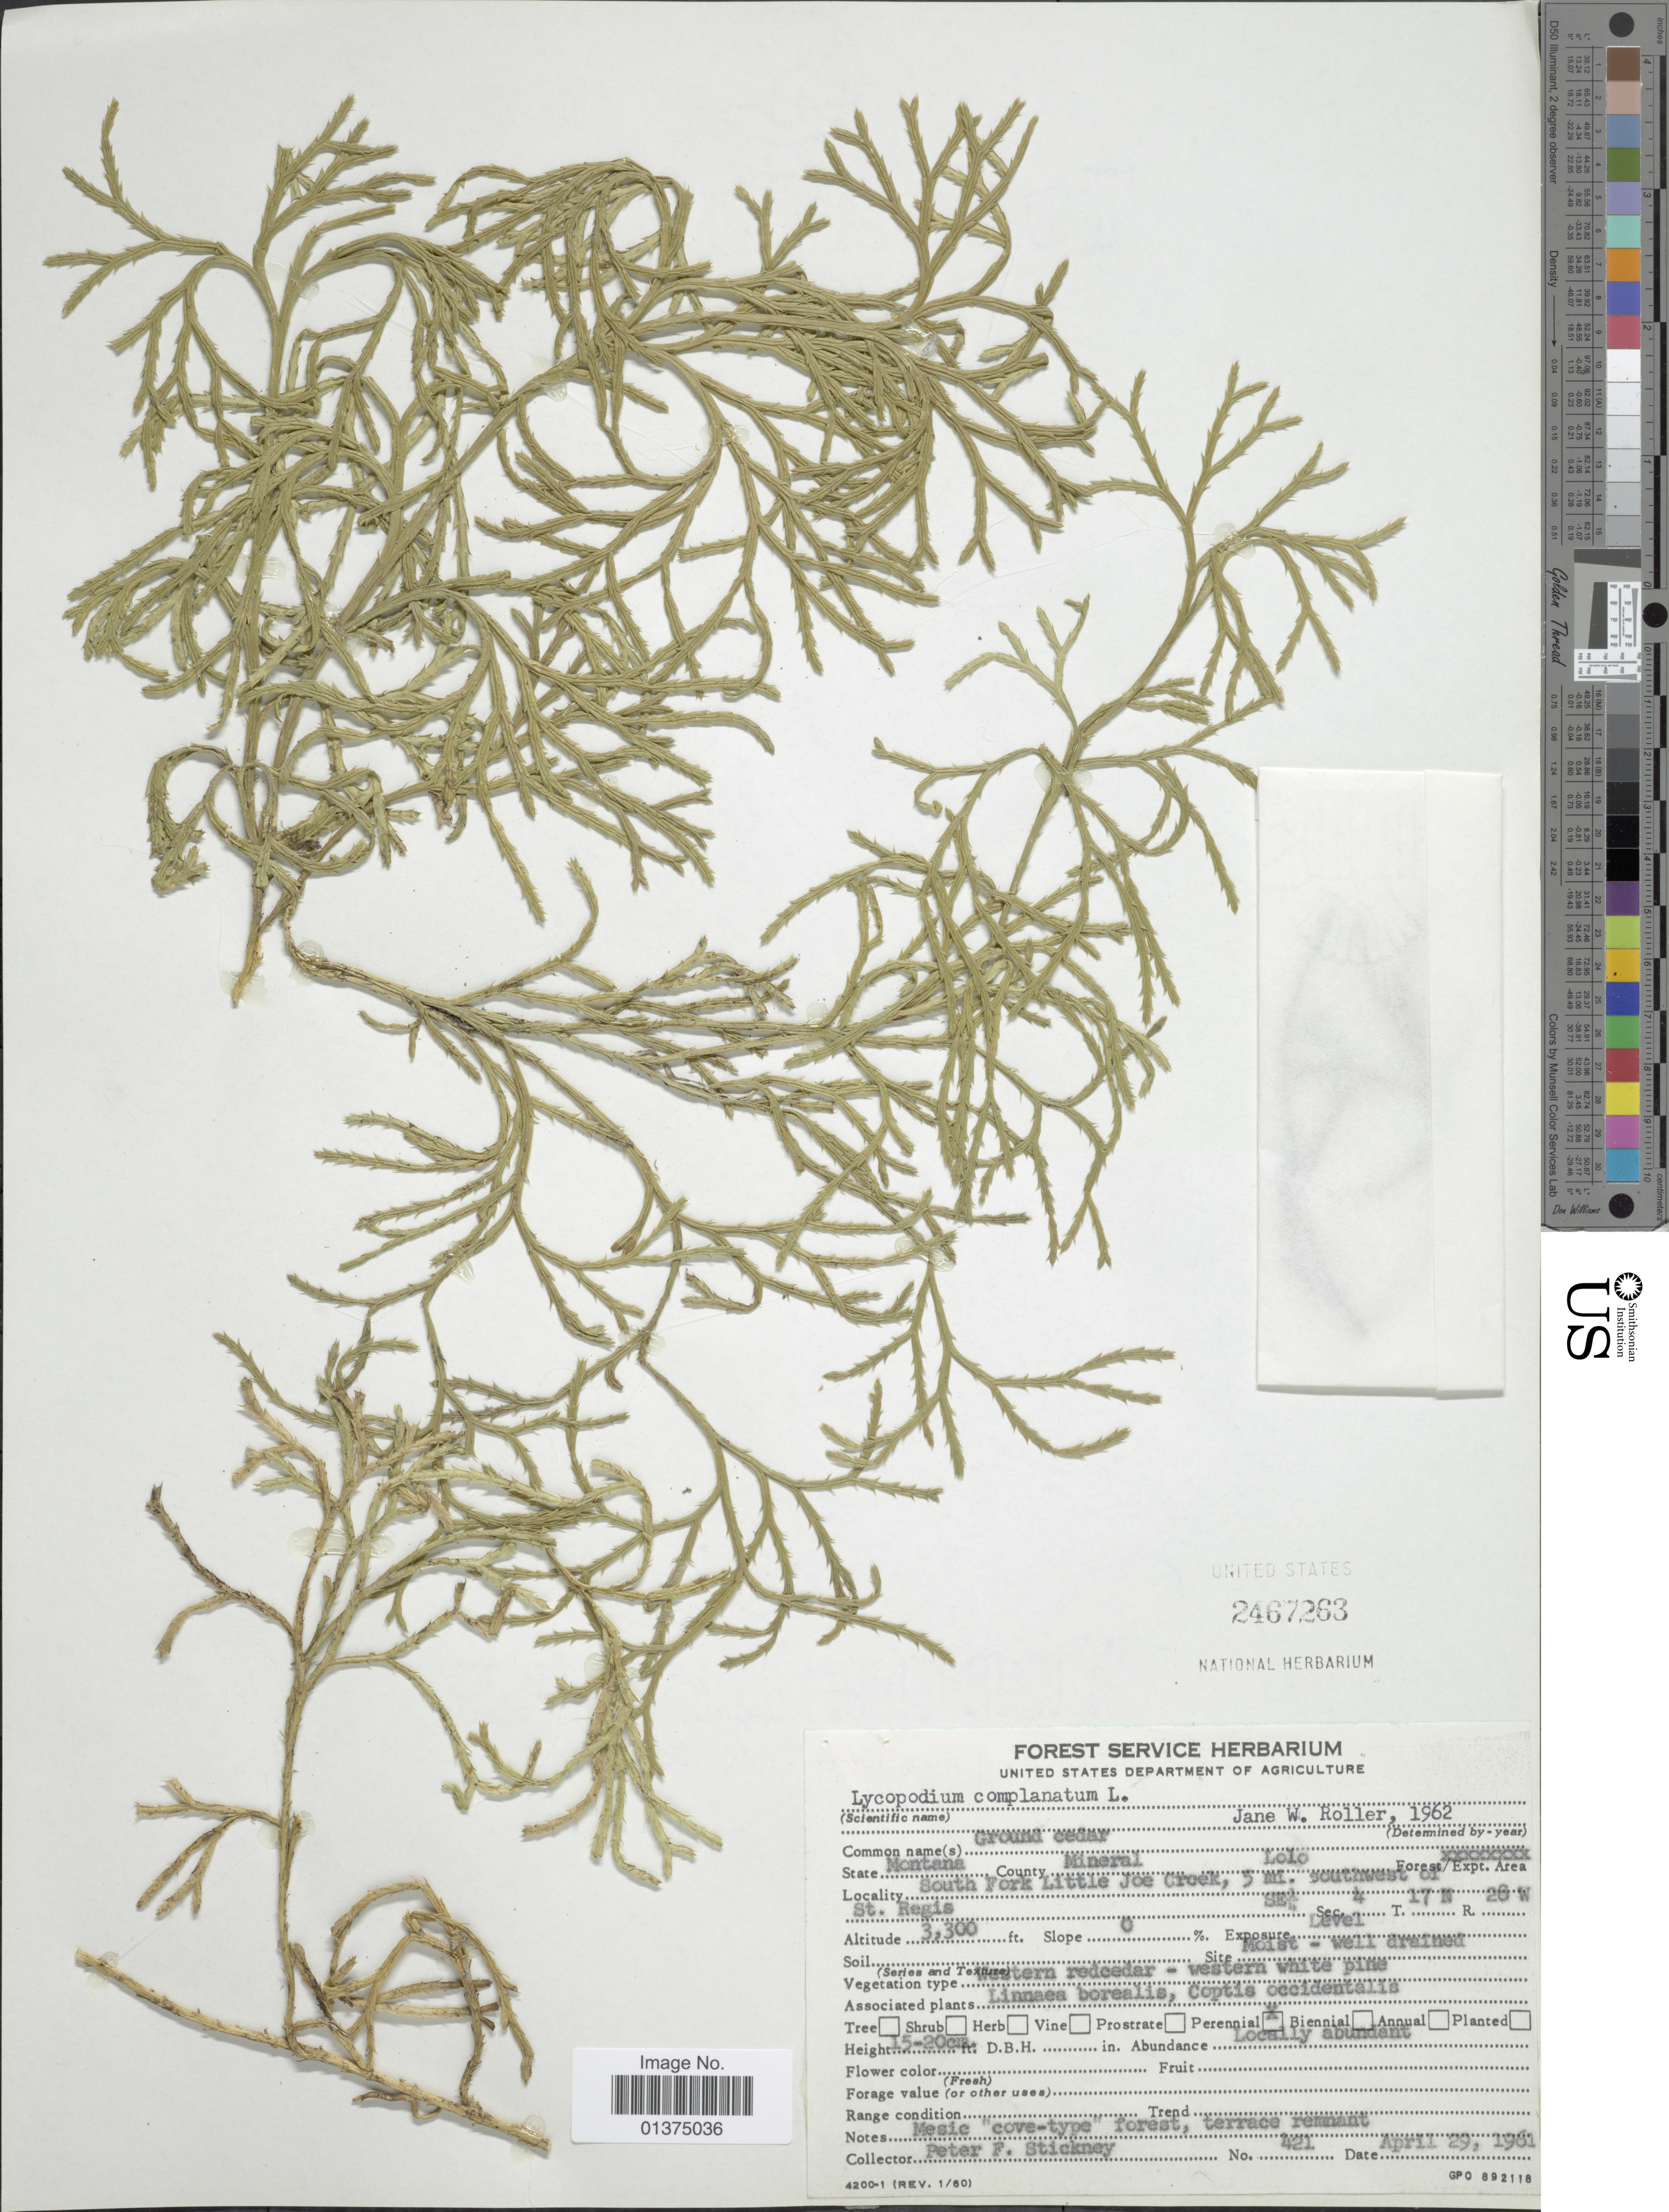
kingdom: Plantae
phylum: Tracheophyta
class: Lycopodiopsida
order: Lycopodiales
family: Lycopodiaceae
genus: Diphasiastrum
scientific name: Diphasiastrum complanatum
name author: (L.) Holub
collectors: P. Stickney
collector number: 421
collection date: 1961-04-29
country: United States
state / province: Montana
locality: Mineral Lolo, South Fork Little Joe Creek, 5 mi. southwest of St Regis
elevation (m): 1006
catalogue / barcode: US 2467263